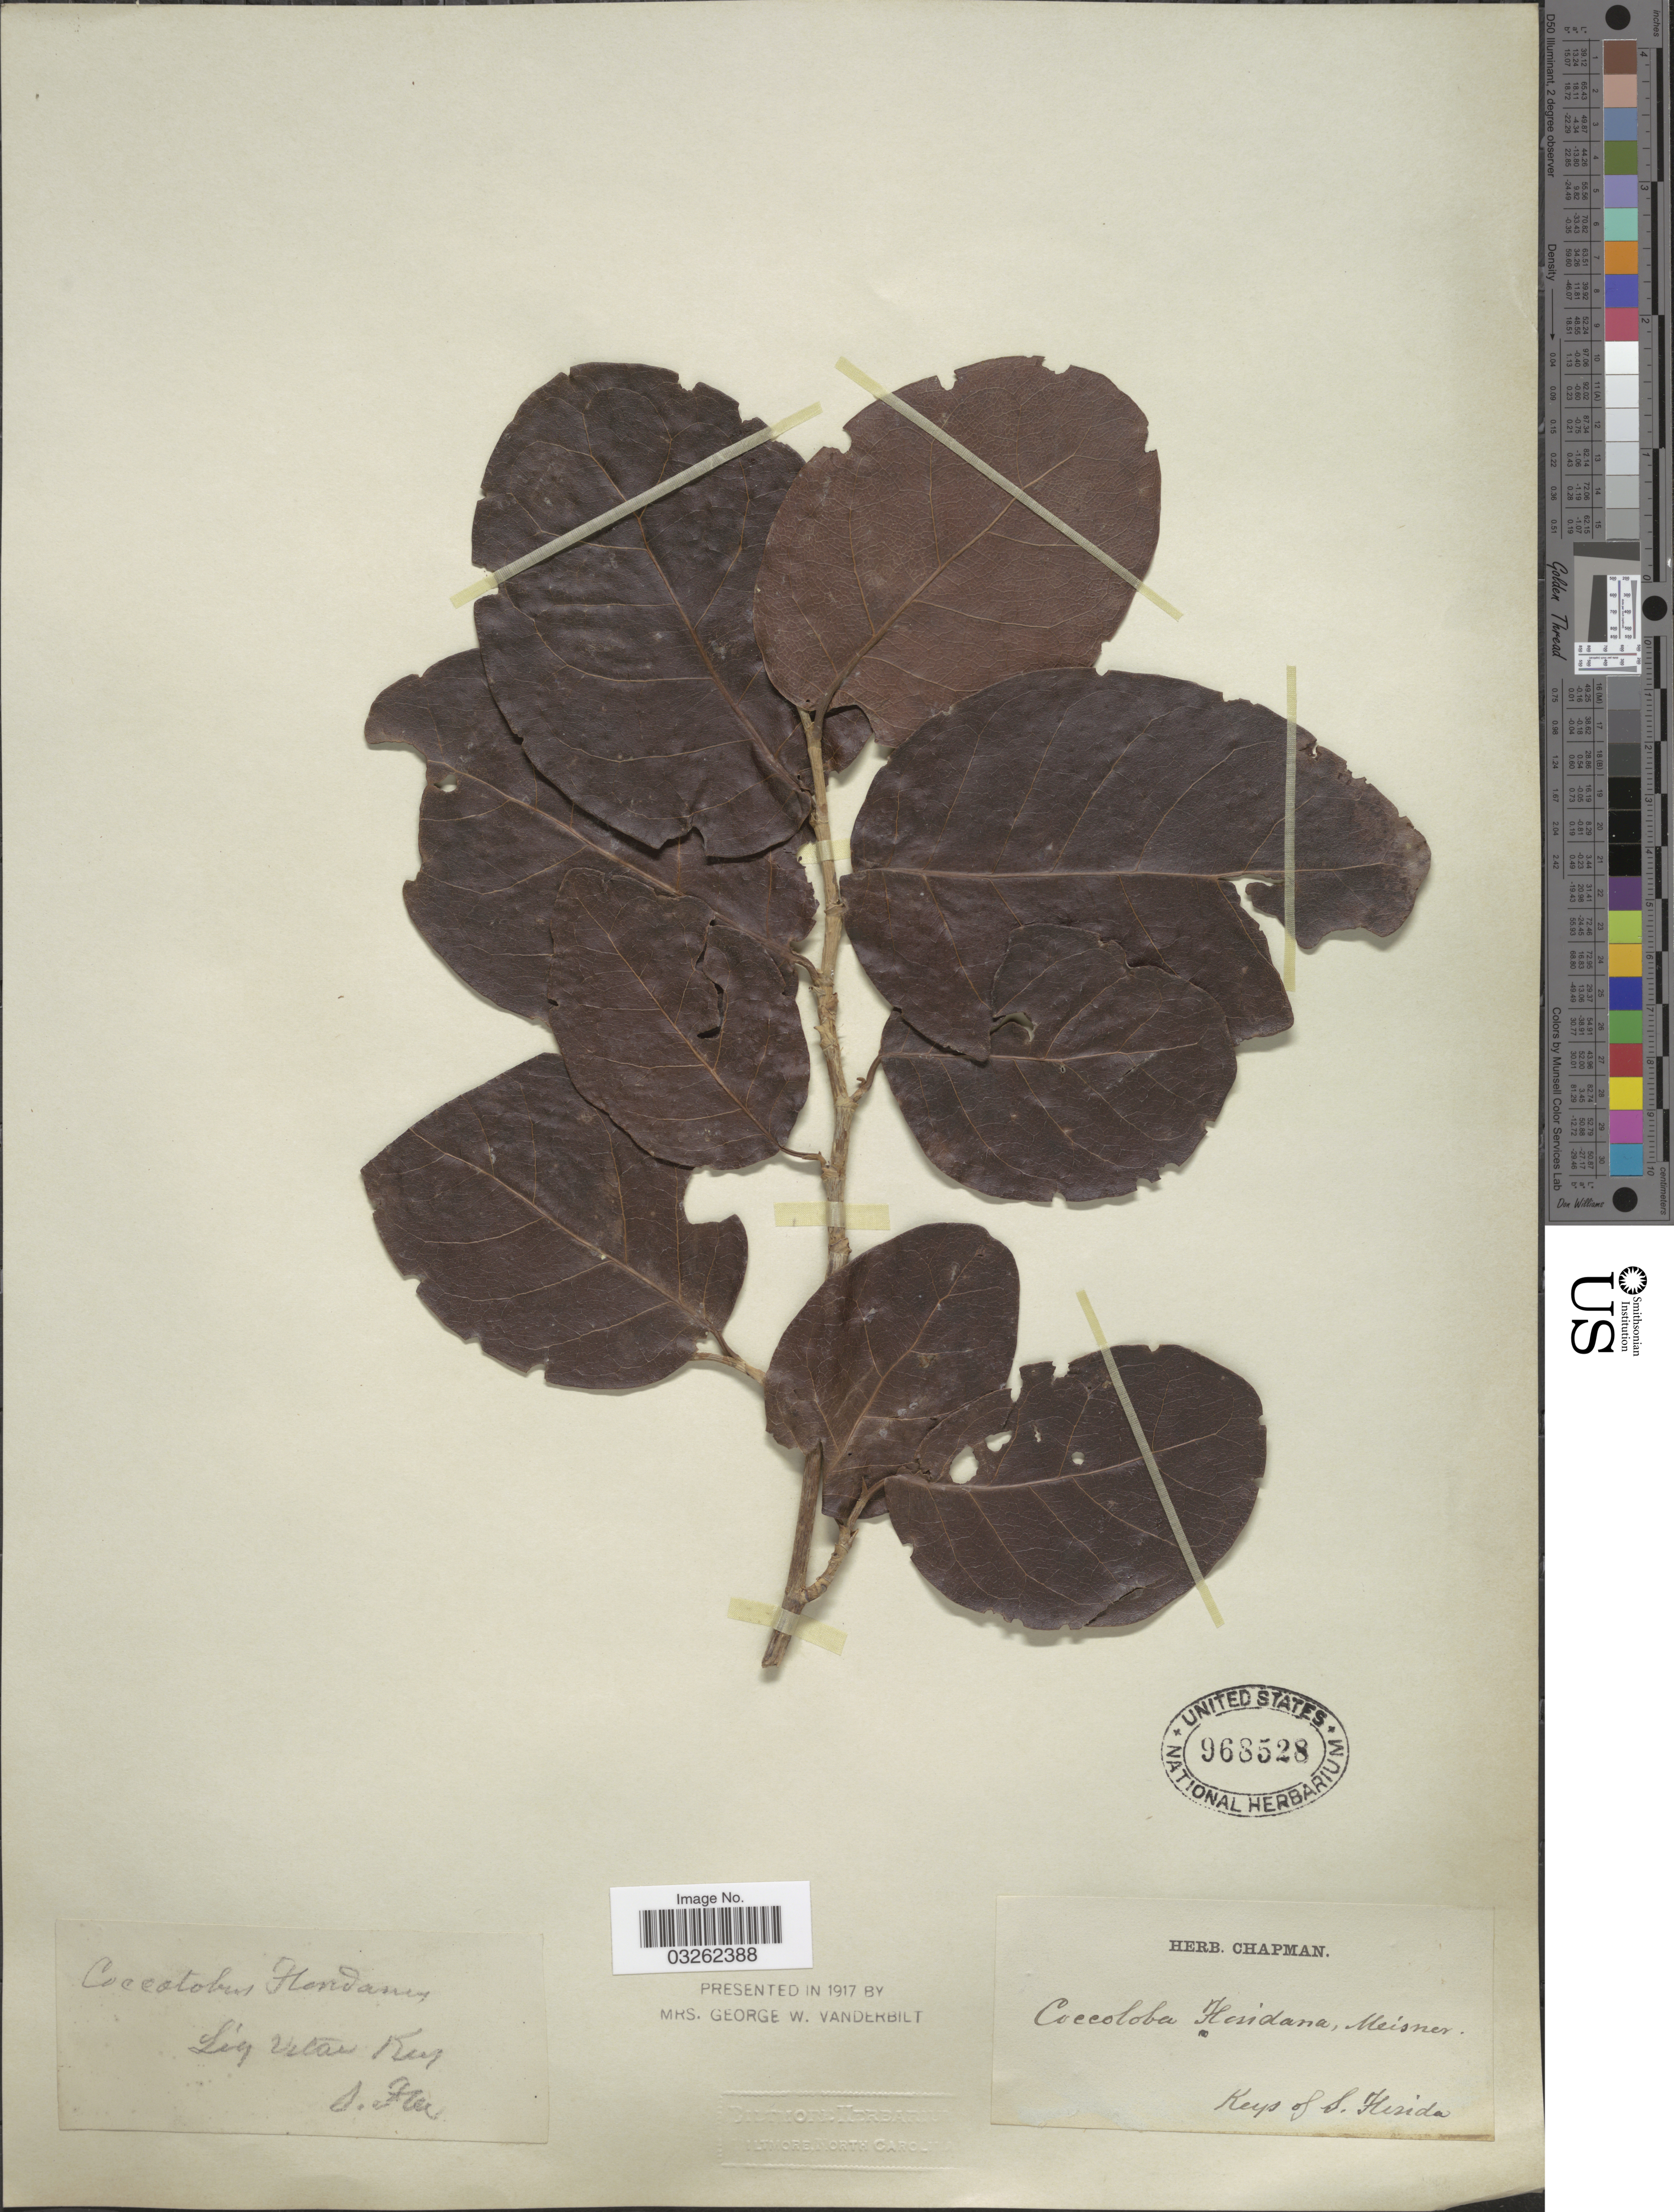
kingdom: Plantae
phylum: Tracheophyta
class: Magnoliopsida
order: Caryophyllales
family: Polygonaceae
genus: Coccoloba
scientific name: Coccoloba floridana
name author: Meisn. in DC.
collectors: ex herb. Chapman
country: United States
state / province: Florida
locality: Lig Vitae Key.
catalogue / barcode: US 968528